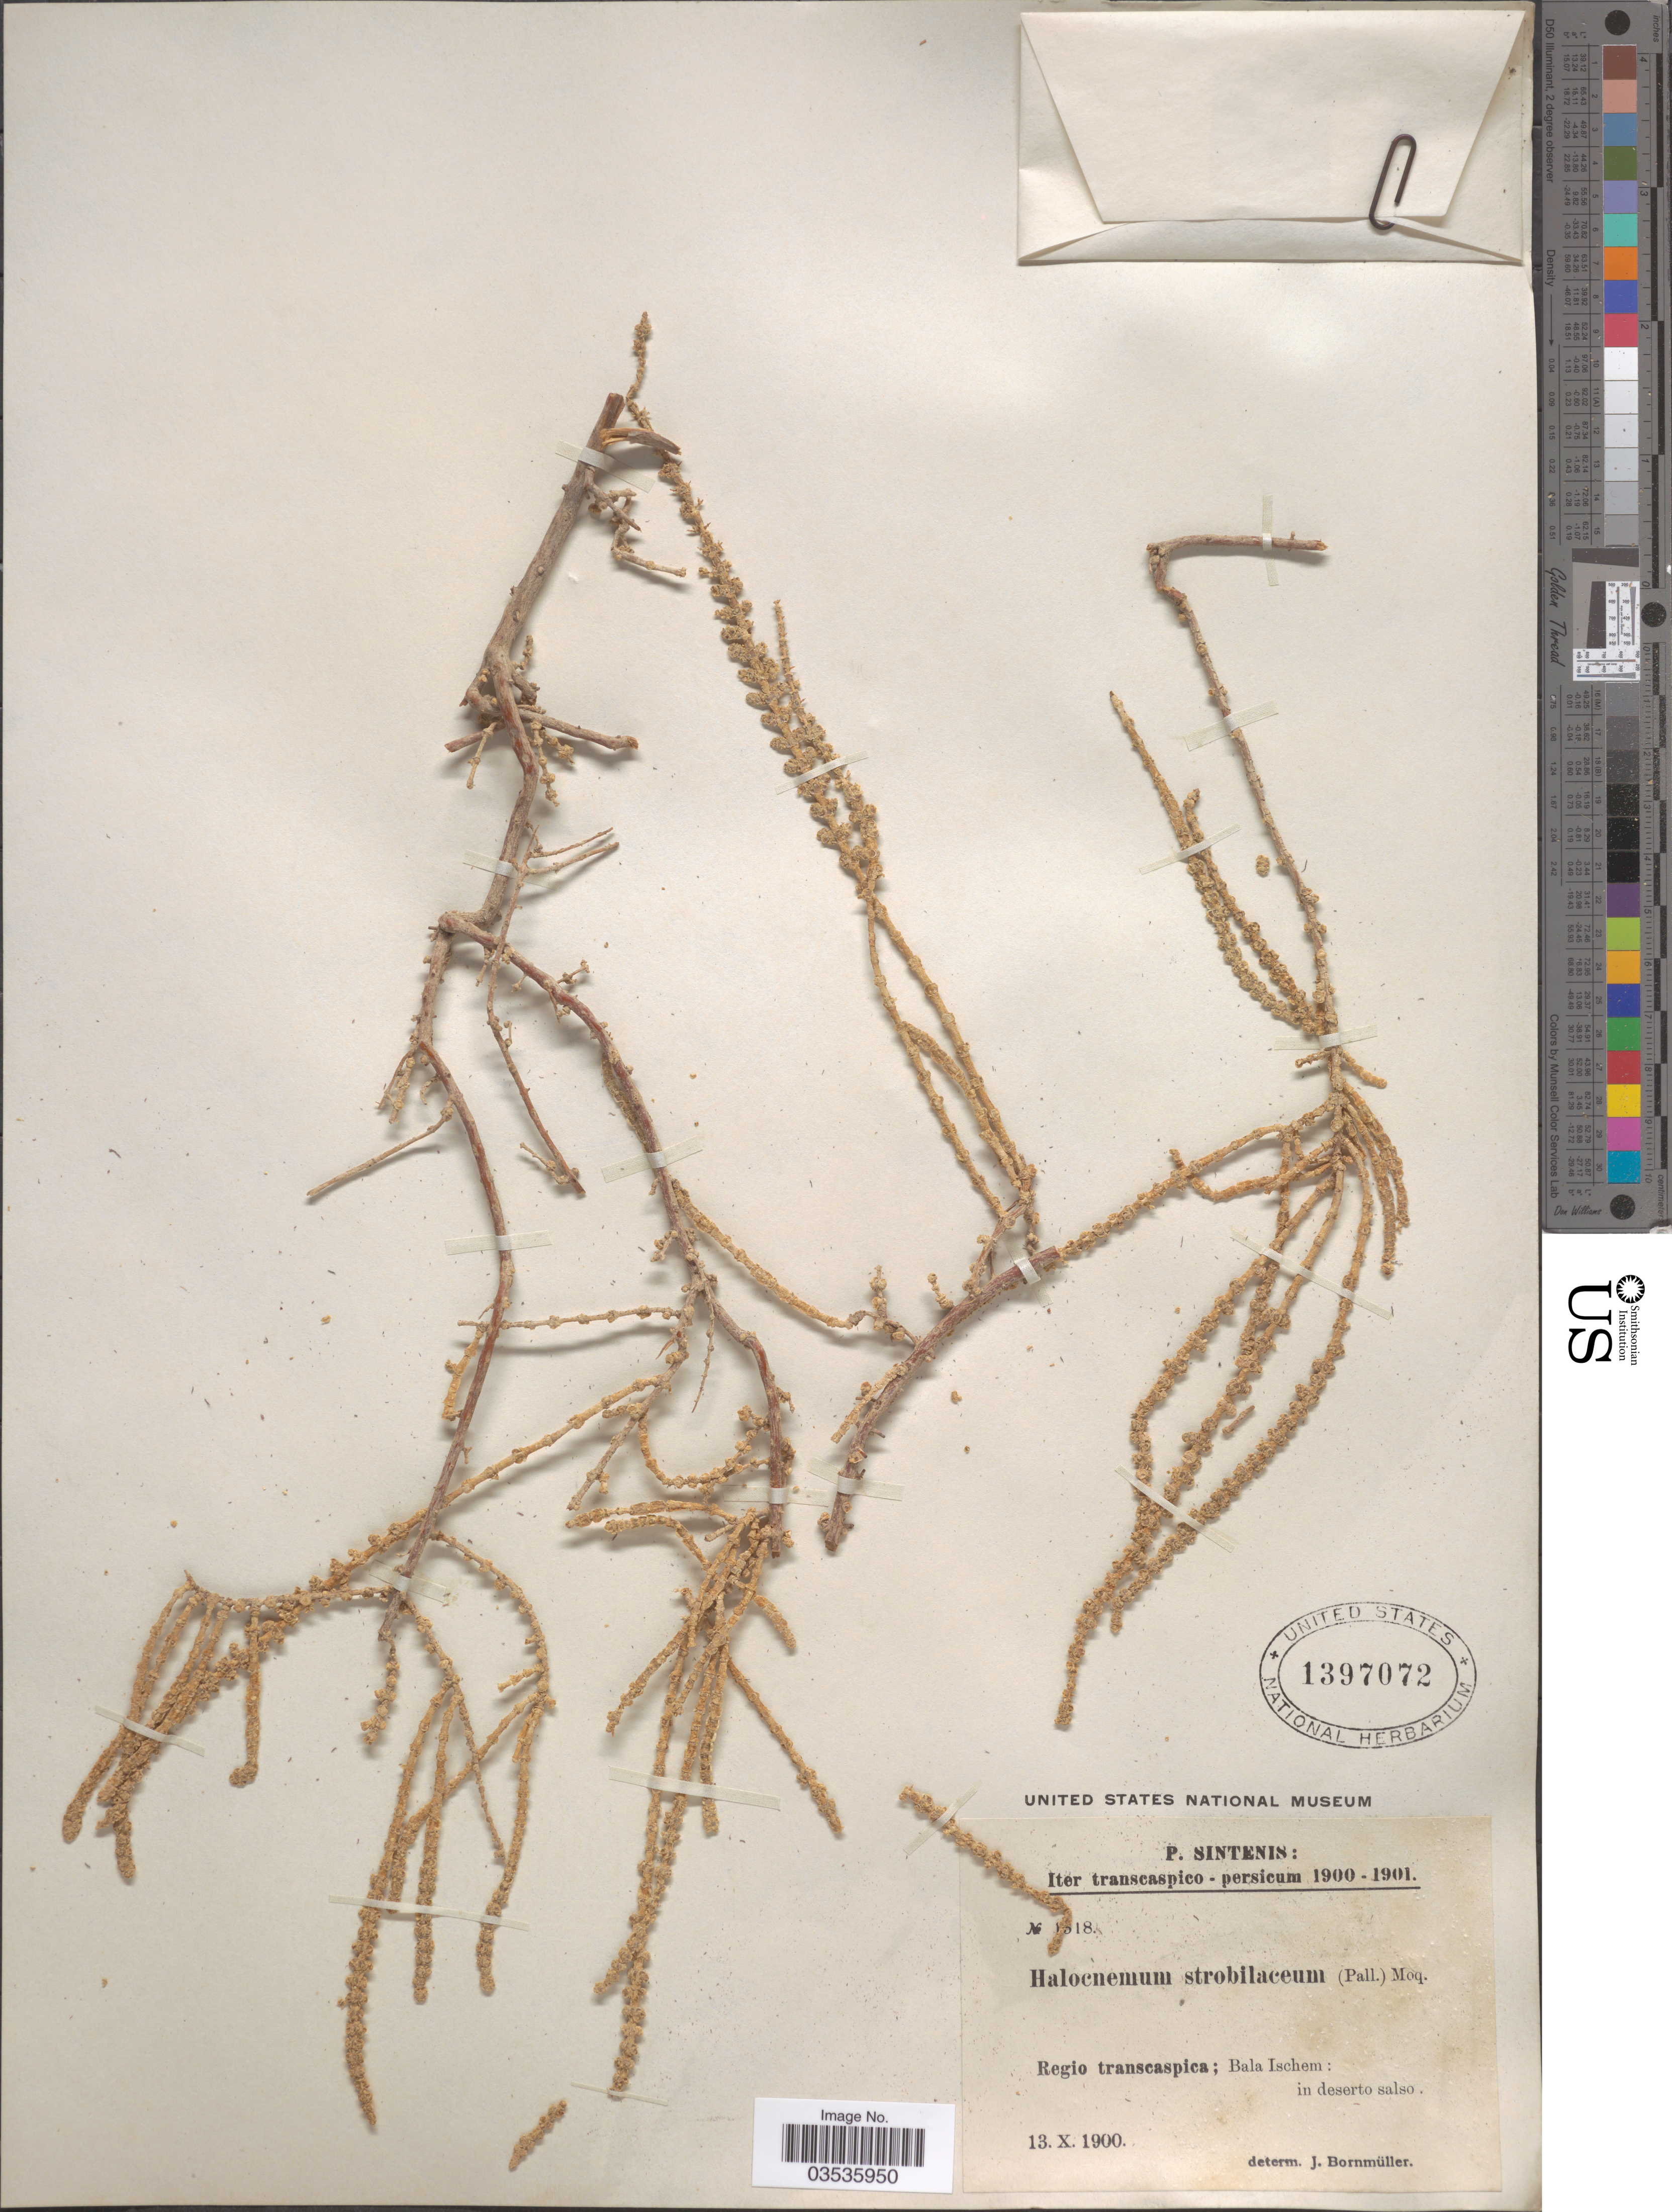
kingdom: Plantae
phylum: Tracheophyta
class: Magnoliopsida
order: Caryophyllales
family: Amaranthaceae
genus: Halocnemum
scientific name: Halocnemum strobilaceum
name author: (Pall.) M. Bieb.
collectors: P. Sintenis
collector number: !18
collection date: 1900-10-13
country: Iran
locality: Regio transcaspica; Bala Ischem.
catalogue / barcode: US 1397072